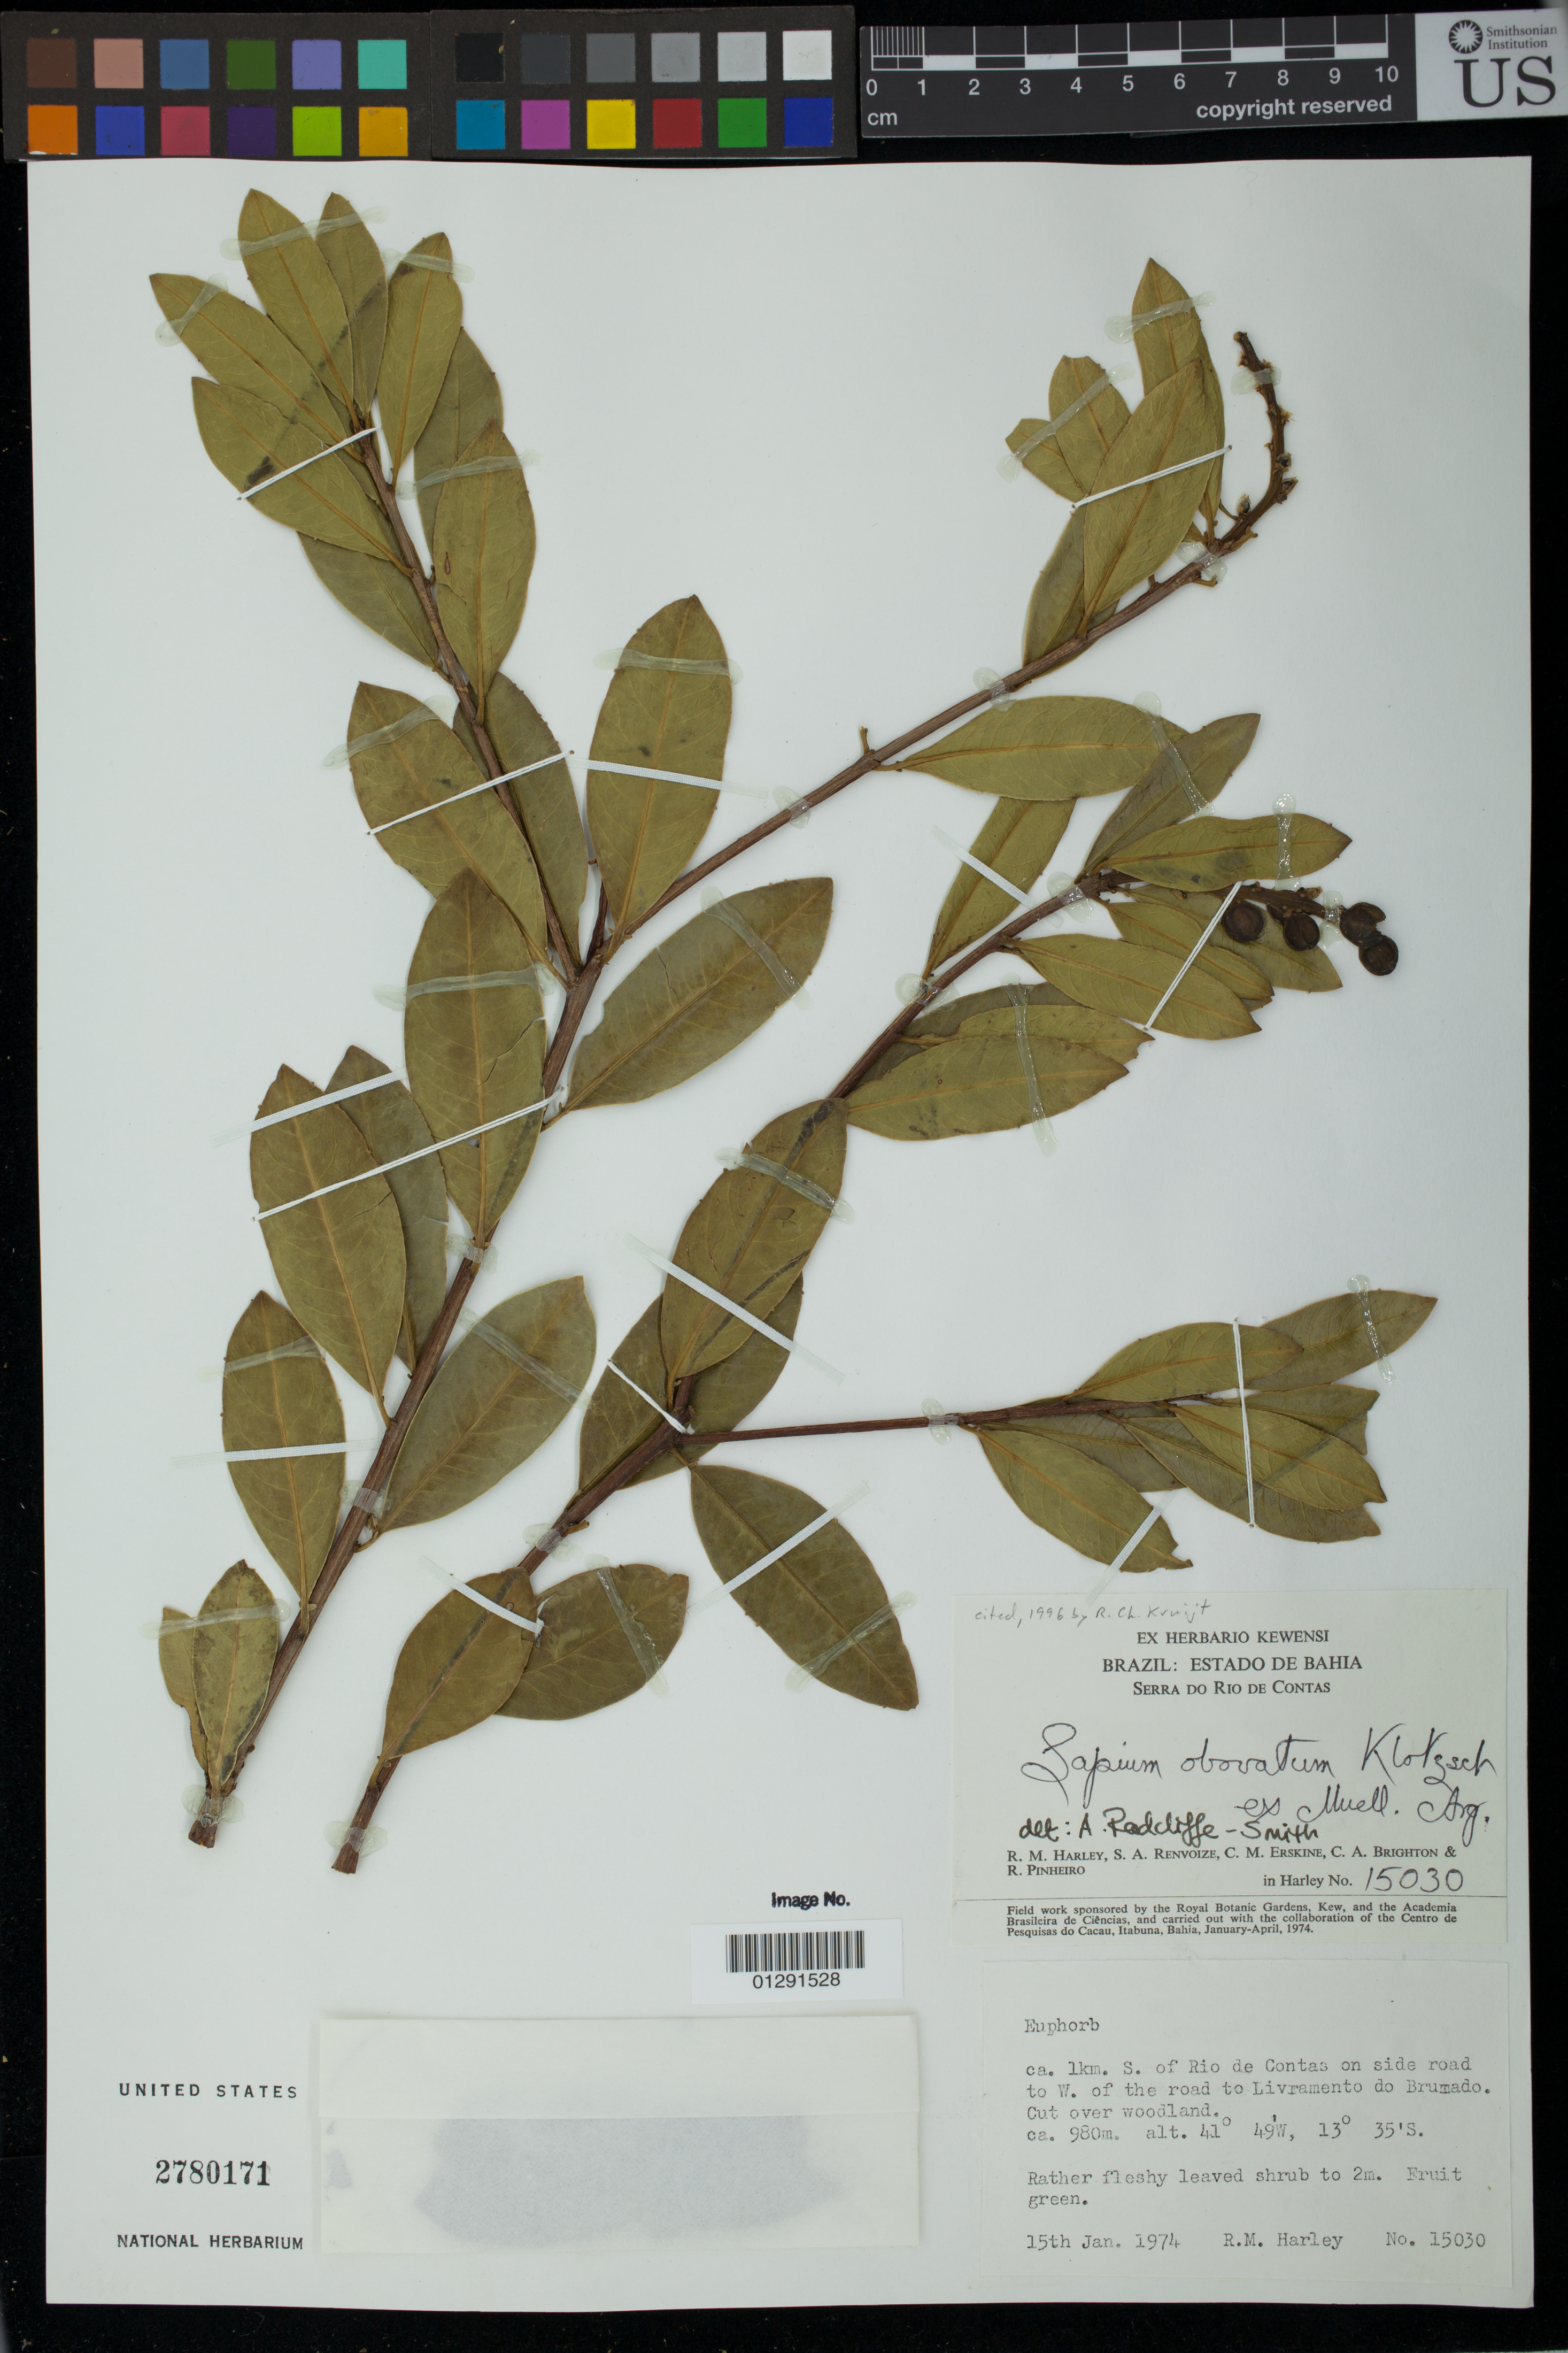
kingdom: Plantae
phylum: Tracheophyta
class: Magnoliopsida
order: Malpighiales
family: Euphorbiaceae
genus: Sapium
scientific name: Sapium obovatum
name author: Klotzsch ex Müll. Arg.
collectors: R. M. Harley, S. A. Renvoize, C. Erskine & C. Brighton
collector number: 15030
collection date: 1974-01-15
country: Brazil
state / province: Bahia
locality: Serra do Rio de Contas: Circa 1 kilometer S of Rio de Contas, on the side road to the West of the road to Liveramento do Brumado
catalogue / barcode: US 2780171